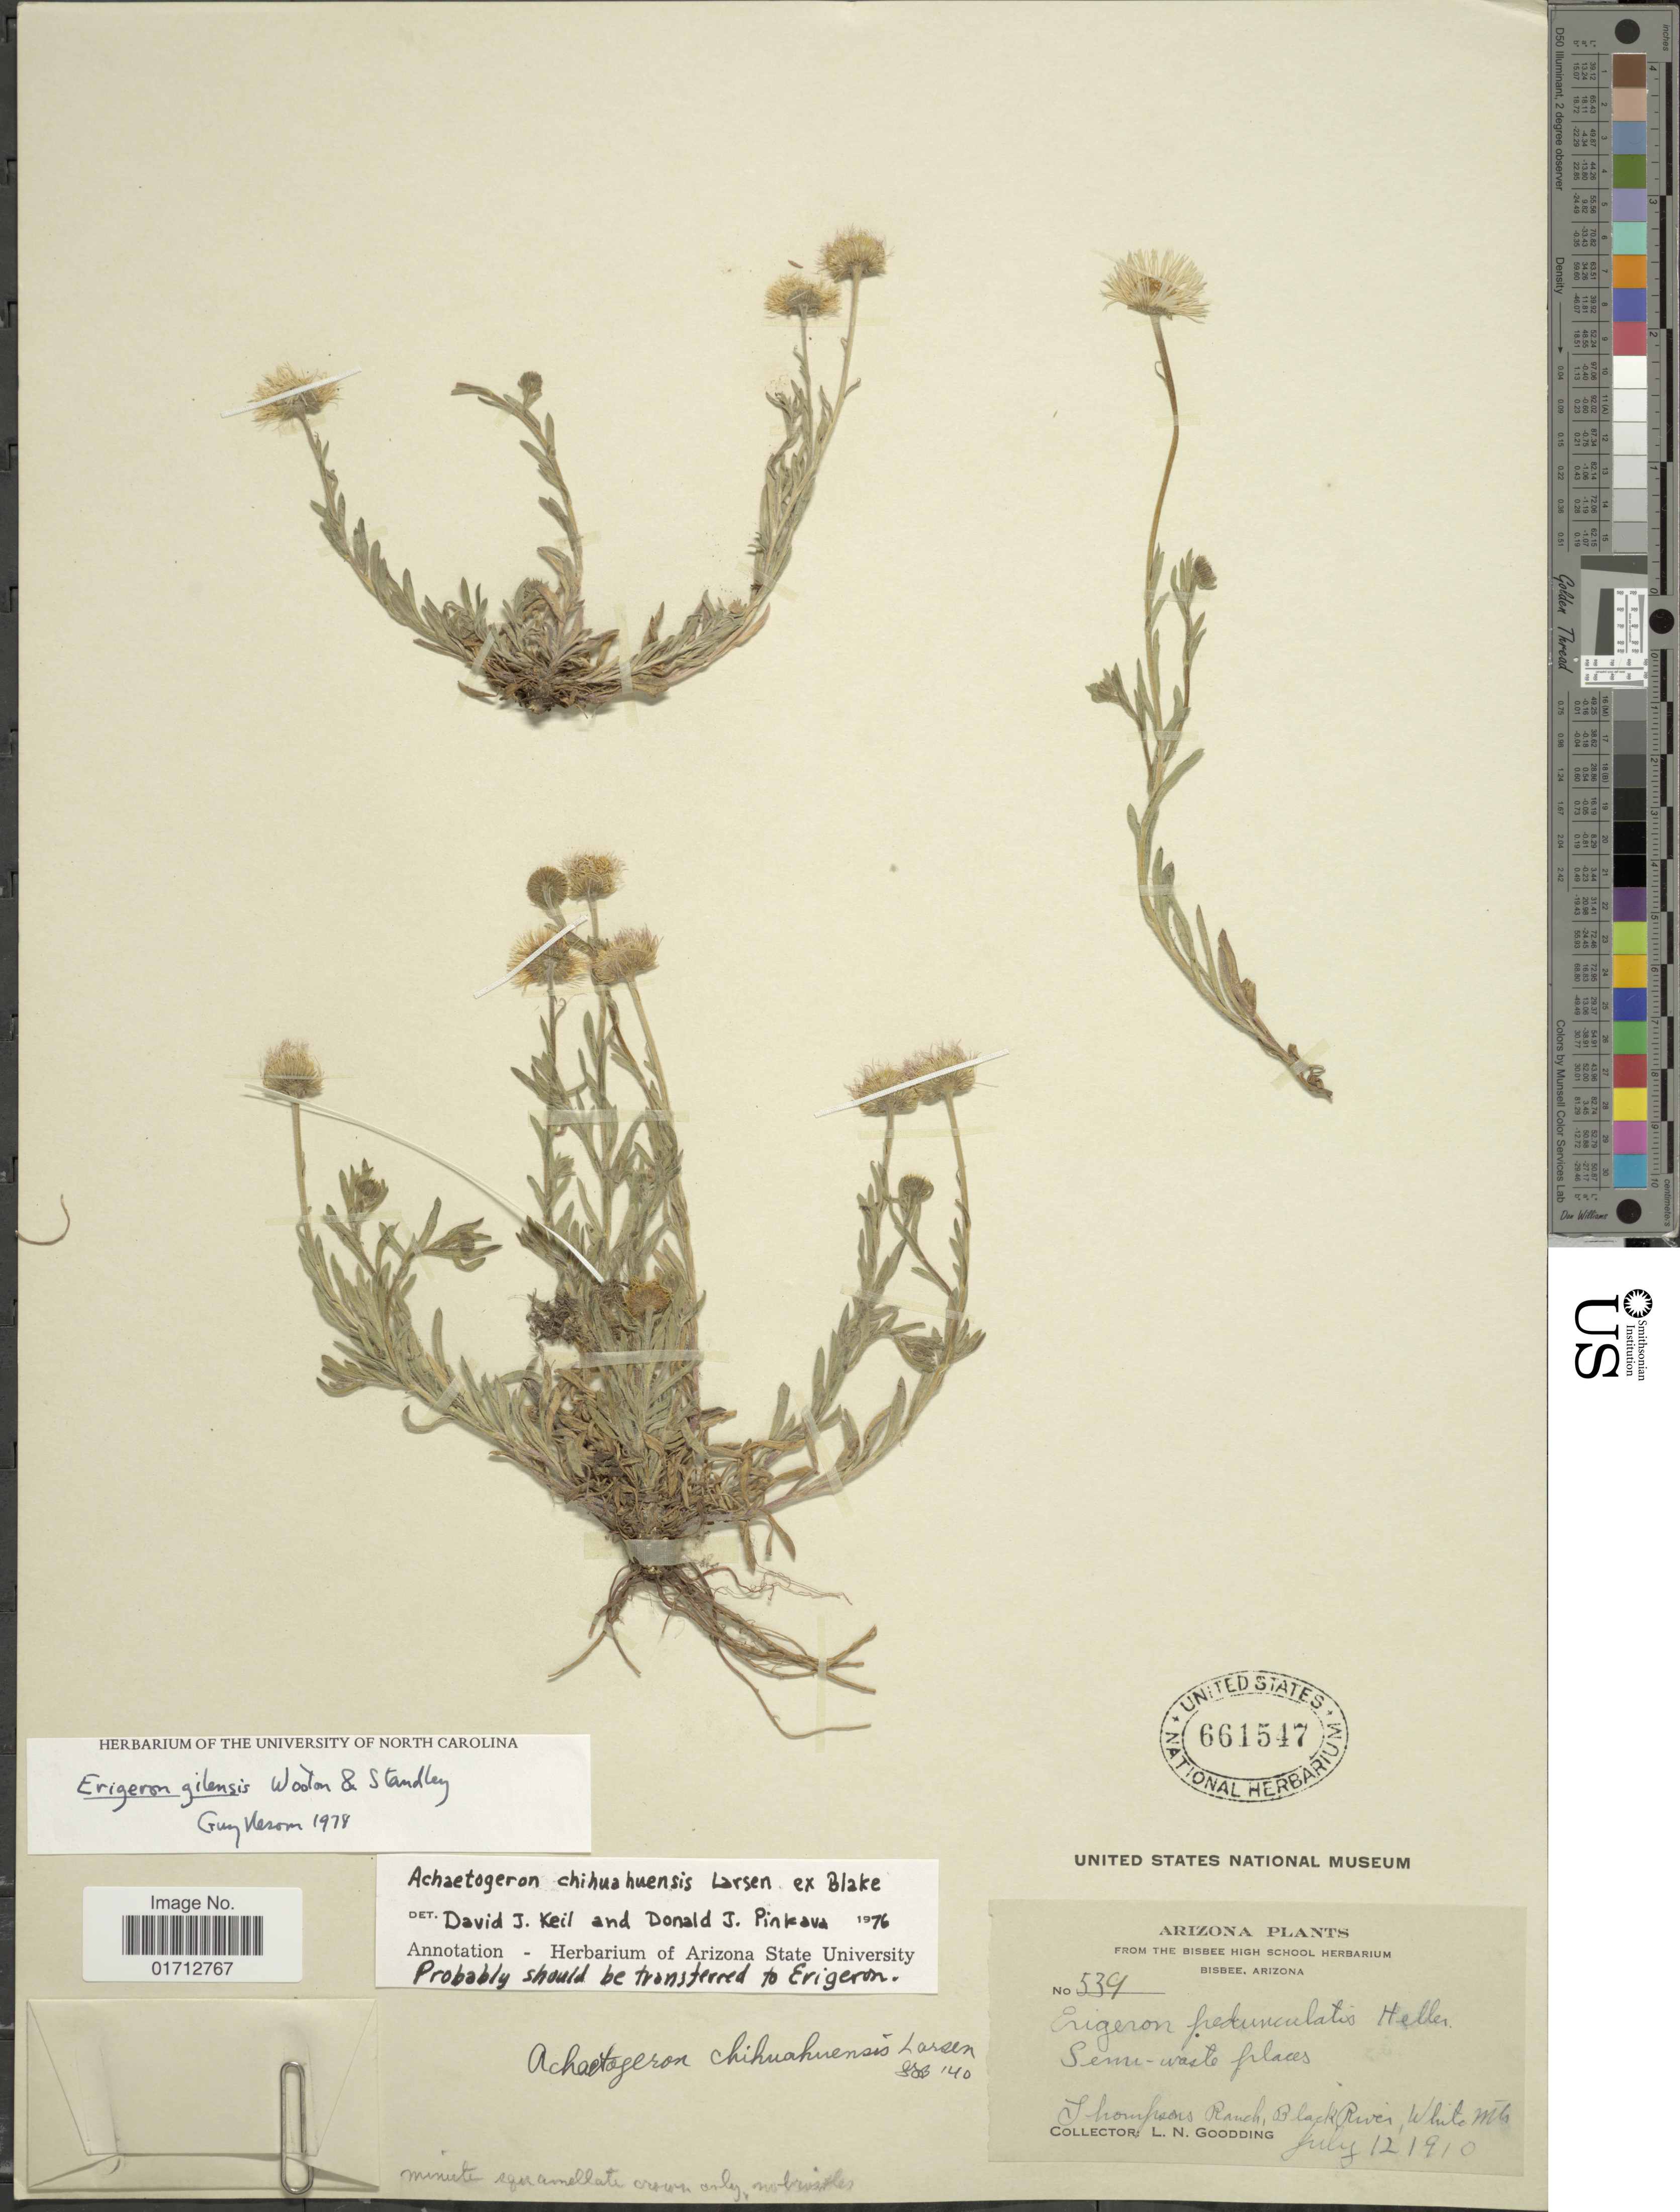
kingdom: Plantae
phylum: Tracheophyta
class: Magnoliopsida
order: Asterales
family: Asteraceae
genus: Erigeron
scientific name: Erigeron gilensis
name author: Wooton & Standl.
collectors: L. N. Goodding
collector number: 539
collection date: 1910-07-12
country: United States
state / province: Arizona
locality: Bisbee, Thompson Ranch, Black River, White Mts.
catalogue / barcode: US 661547